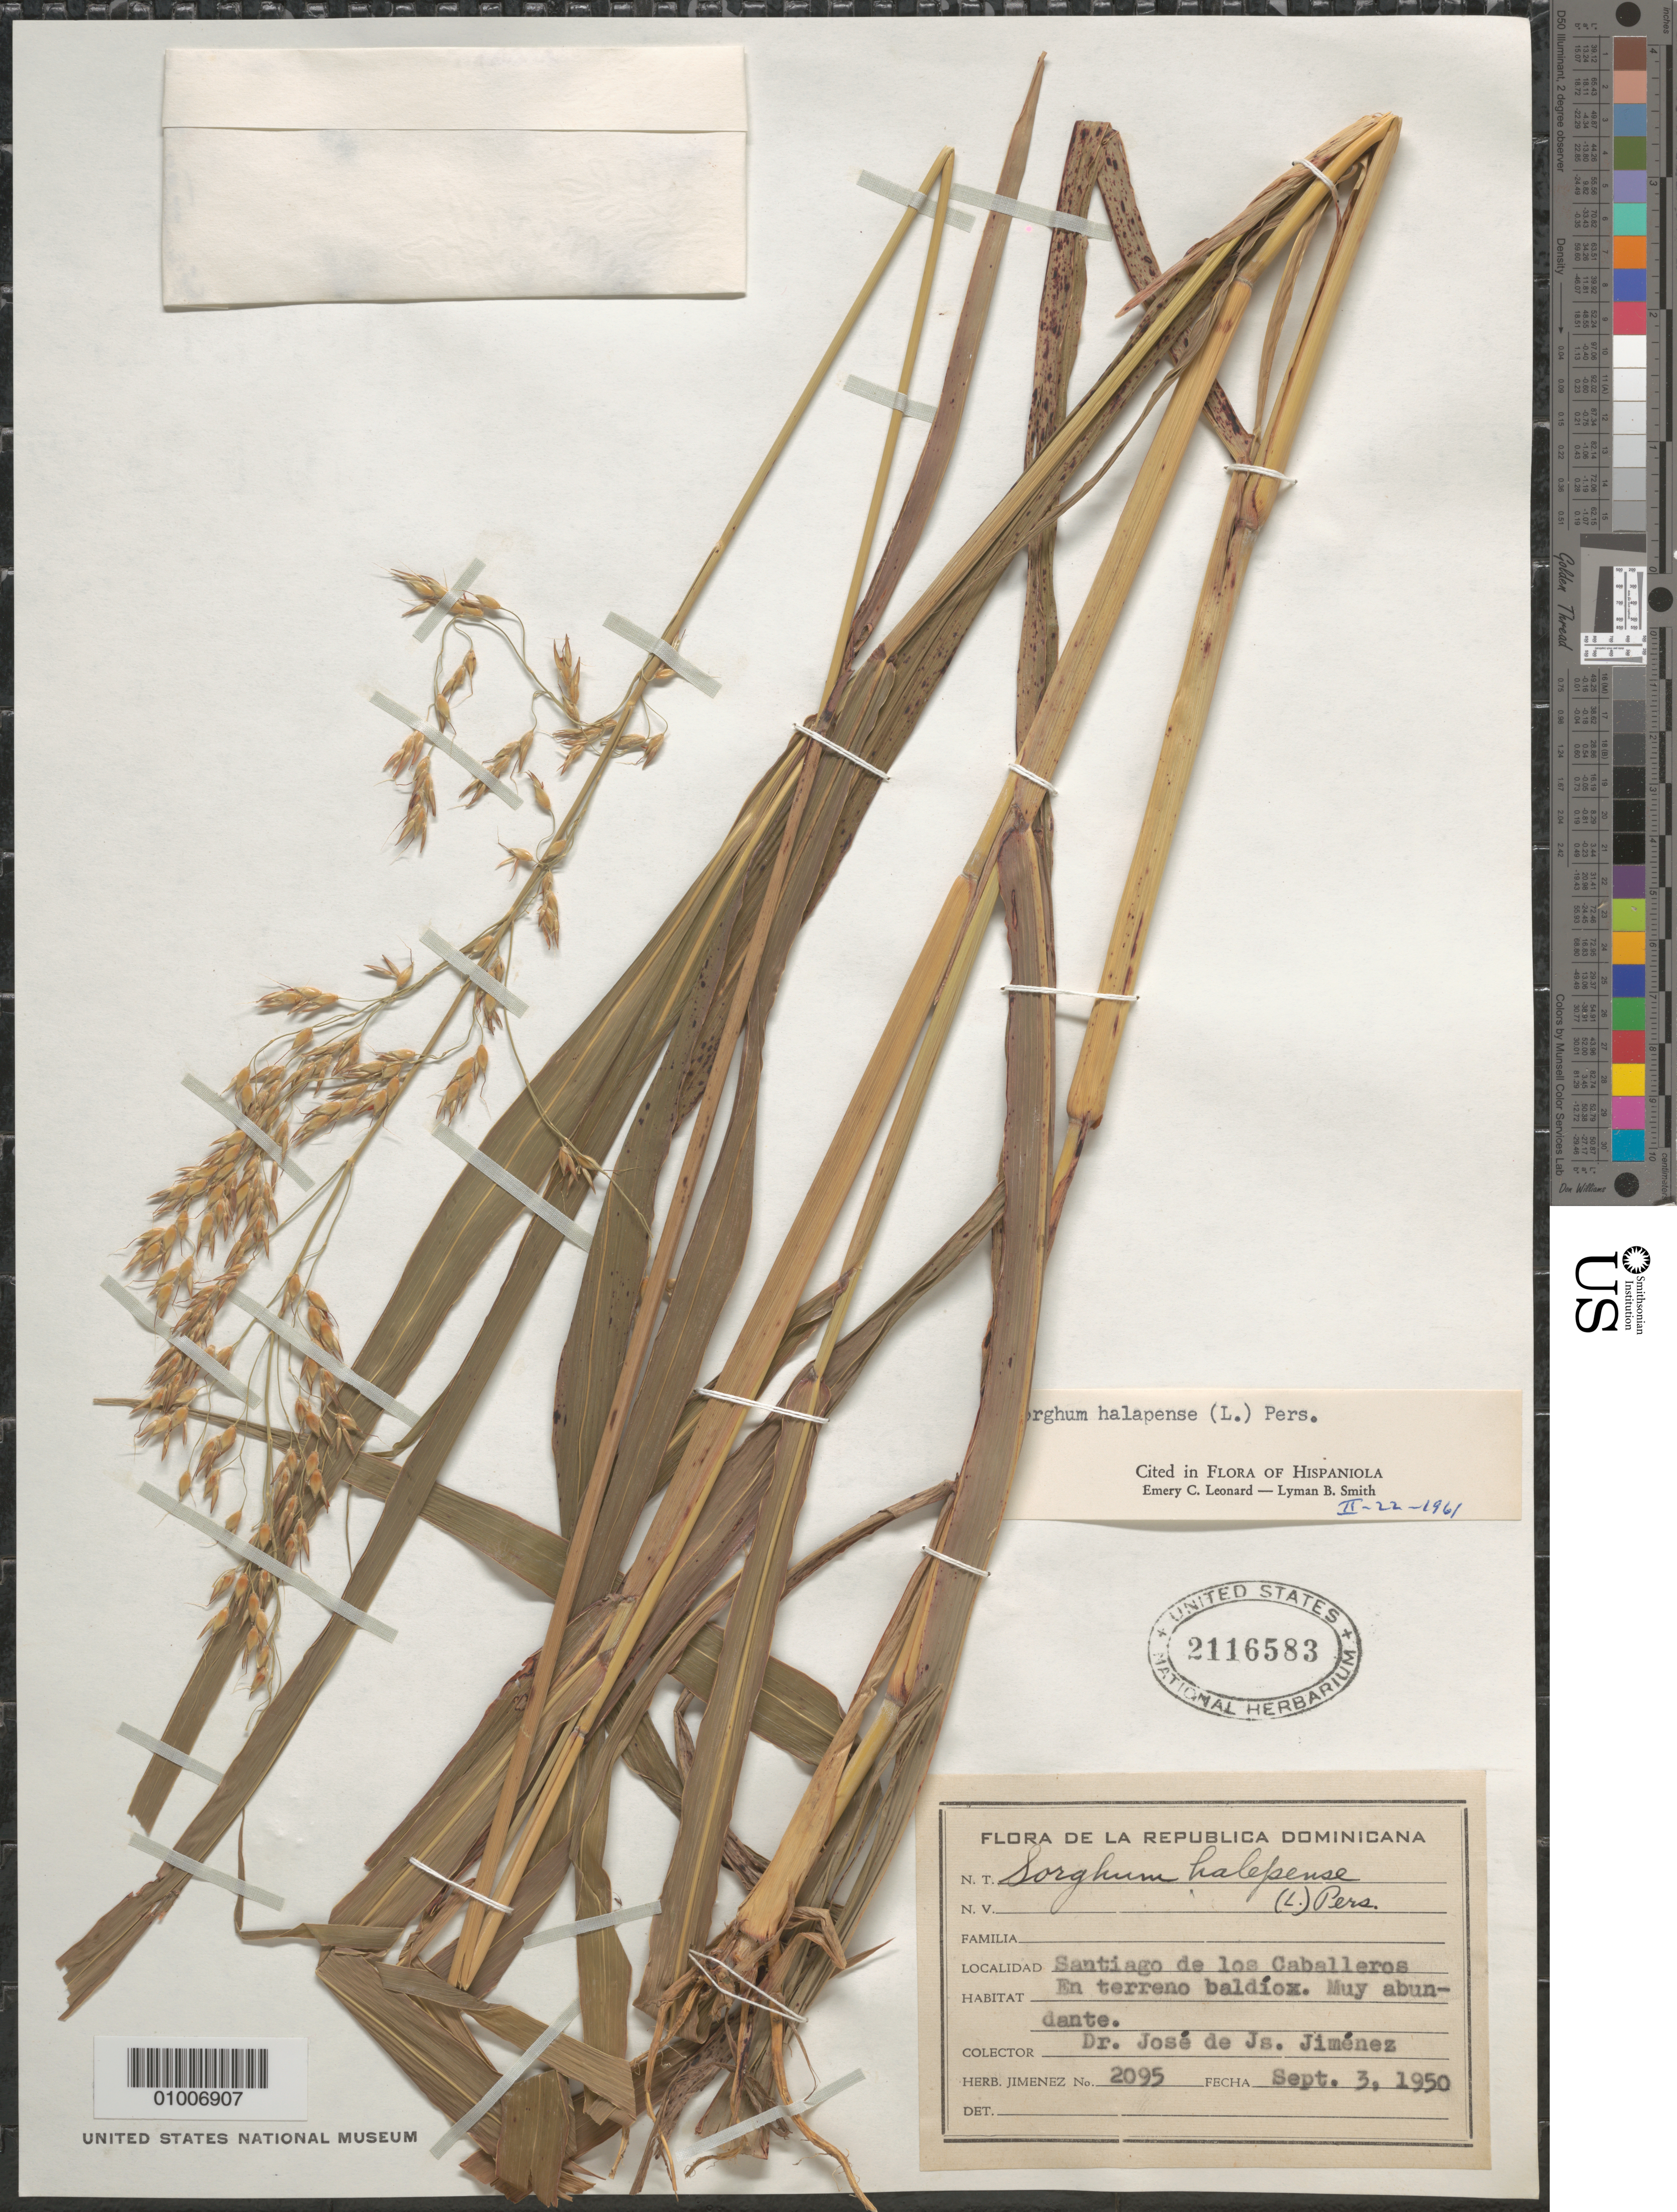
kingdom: Plantae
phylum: Tracheophyta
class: Liliopsida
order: Poales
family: Poaceae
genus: Sorghum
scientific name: Sorghum halepense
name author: (L.) Pers.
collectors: J. de Jimenez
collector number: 2095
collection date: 1950-09-03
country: Dominica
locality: Santiago de los Caballeros. En terreno baldíox.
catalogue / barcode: US 2116583